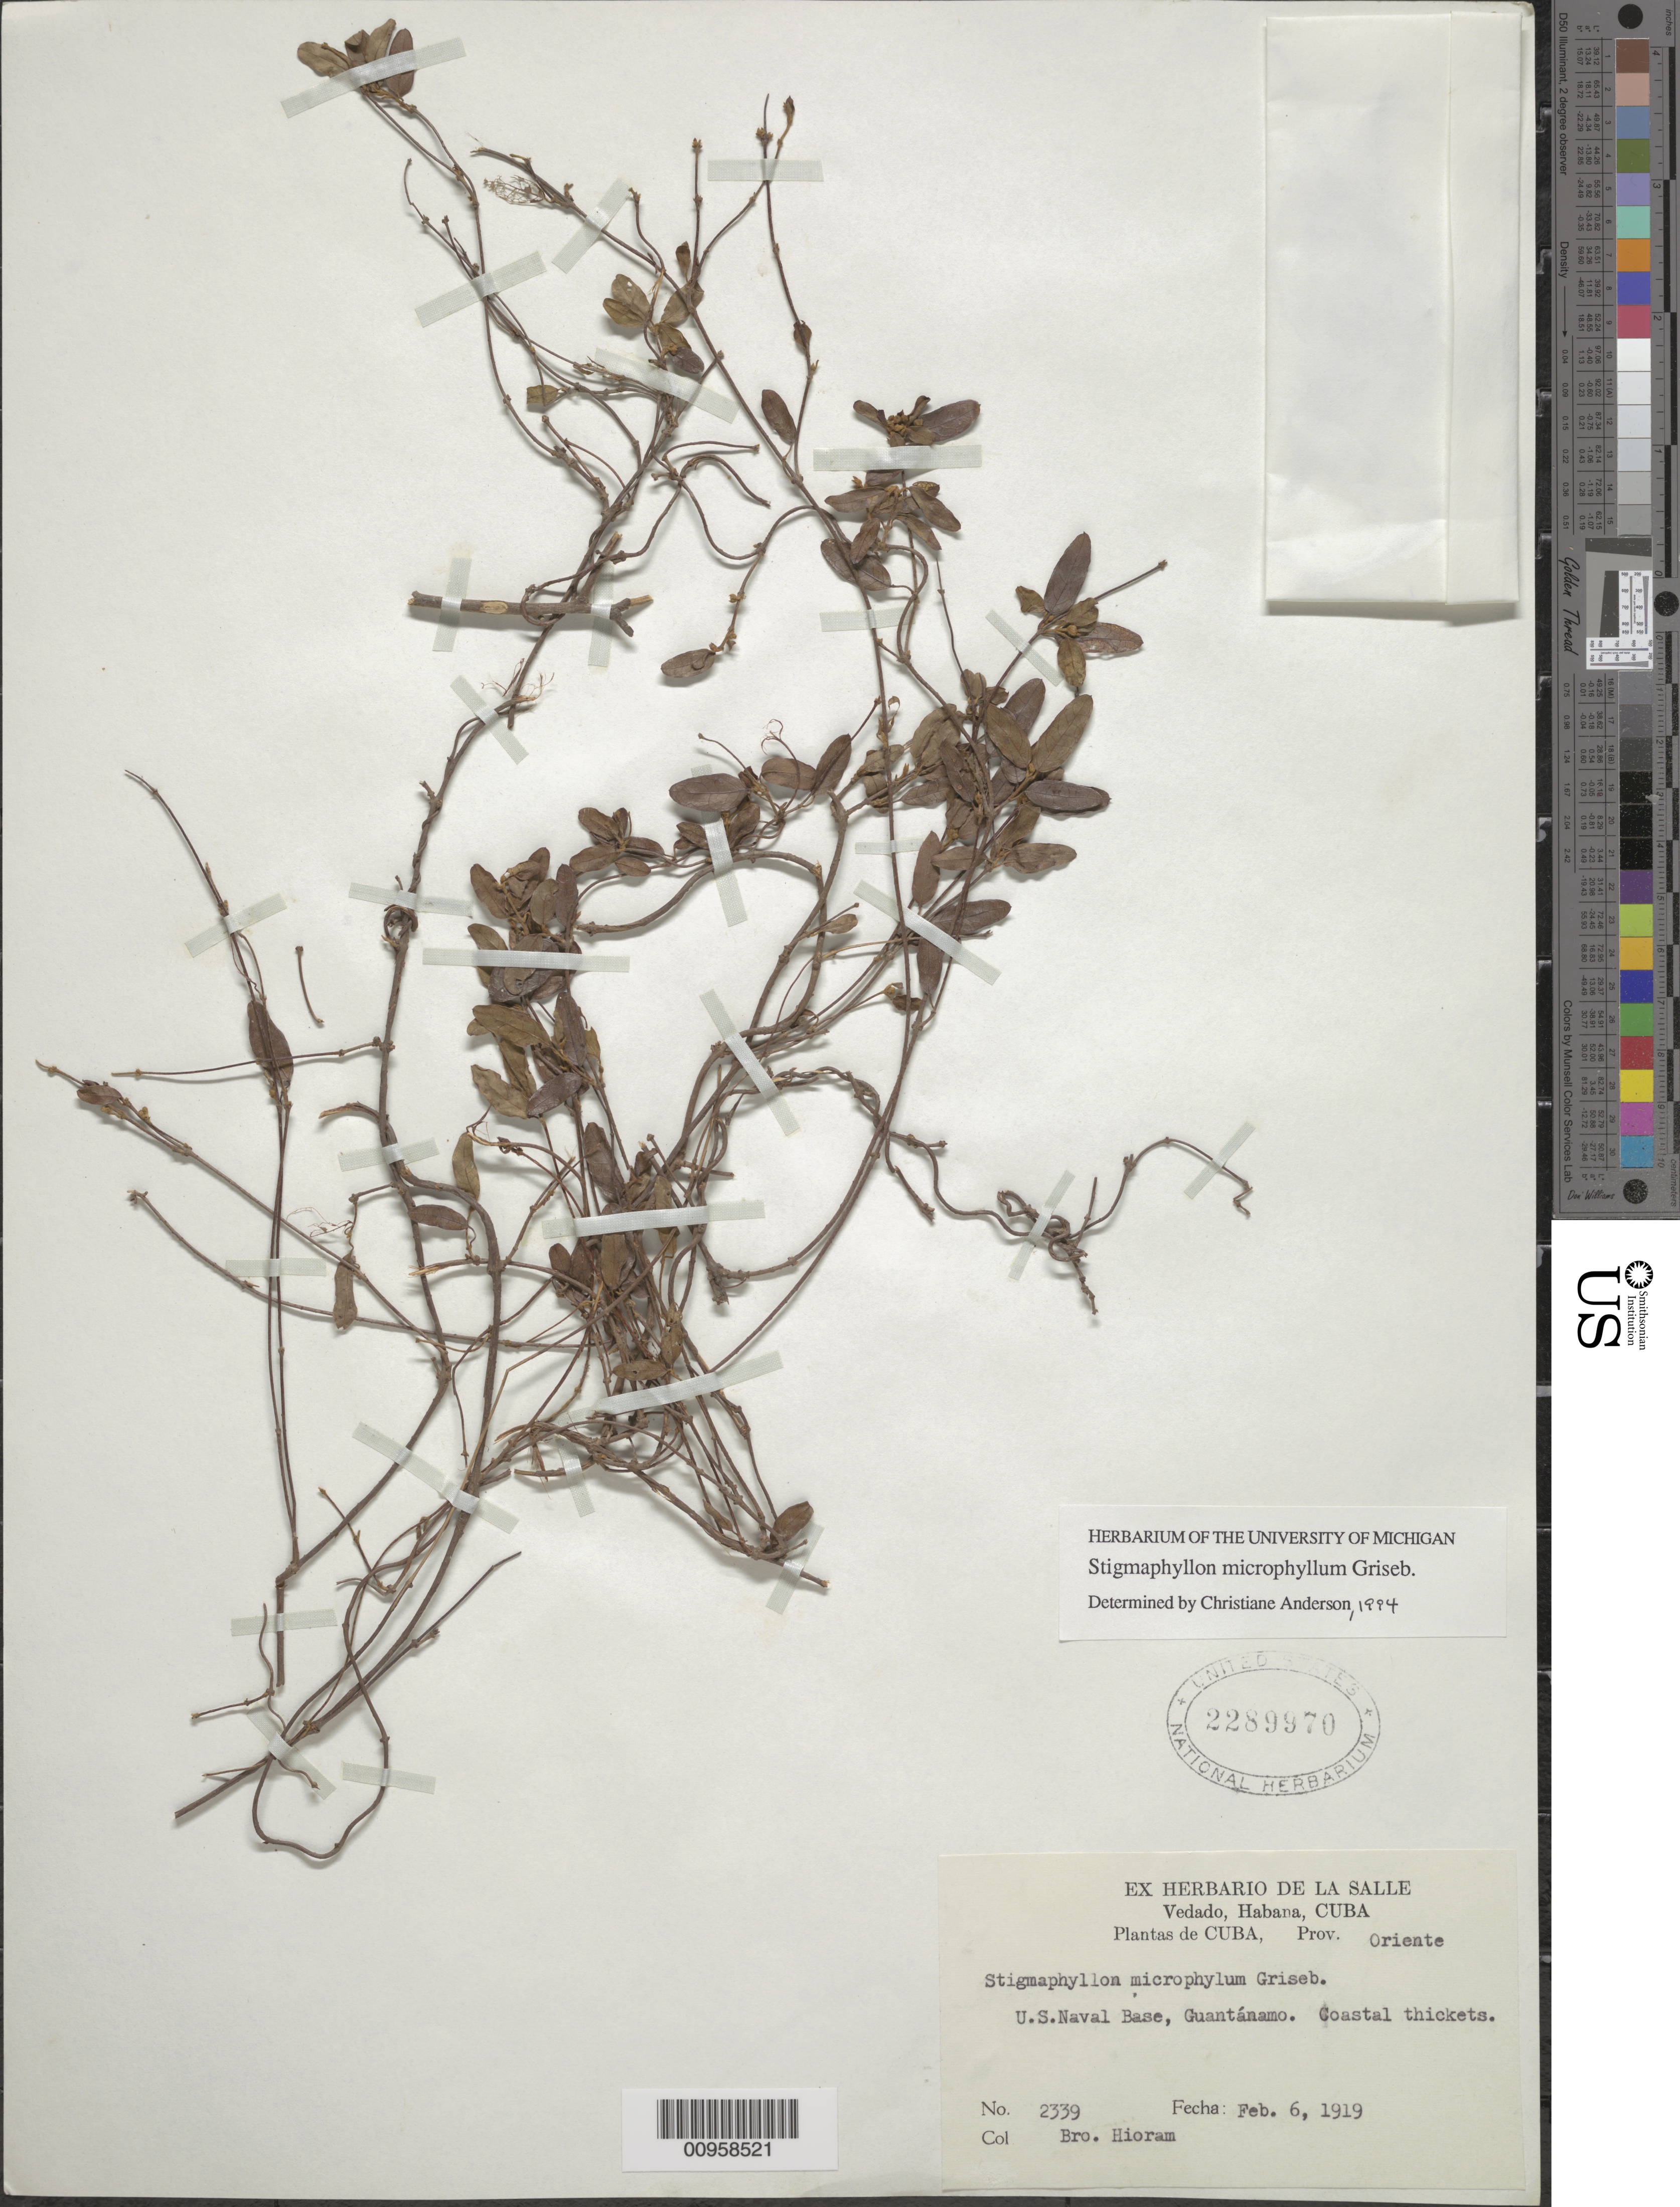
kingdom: Plantae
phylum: Tracheophyta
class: Magnoliopsida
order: Malpighiales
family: Malpighiaceae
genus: Stigmaphyllon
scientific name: Stigmaphyllon microphyllum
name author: Griseb.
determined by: Anderson, C.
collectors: Bro. Hioram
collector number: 2339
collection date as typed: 06 Feb 1919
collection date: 1919-02-06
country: Cuba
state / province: Guantanamo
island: Cuba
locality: US Naval Base, Guantánamo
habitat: Coastal thickets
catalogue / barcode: US 2289970